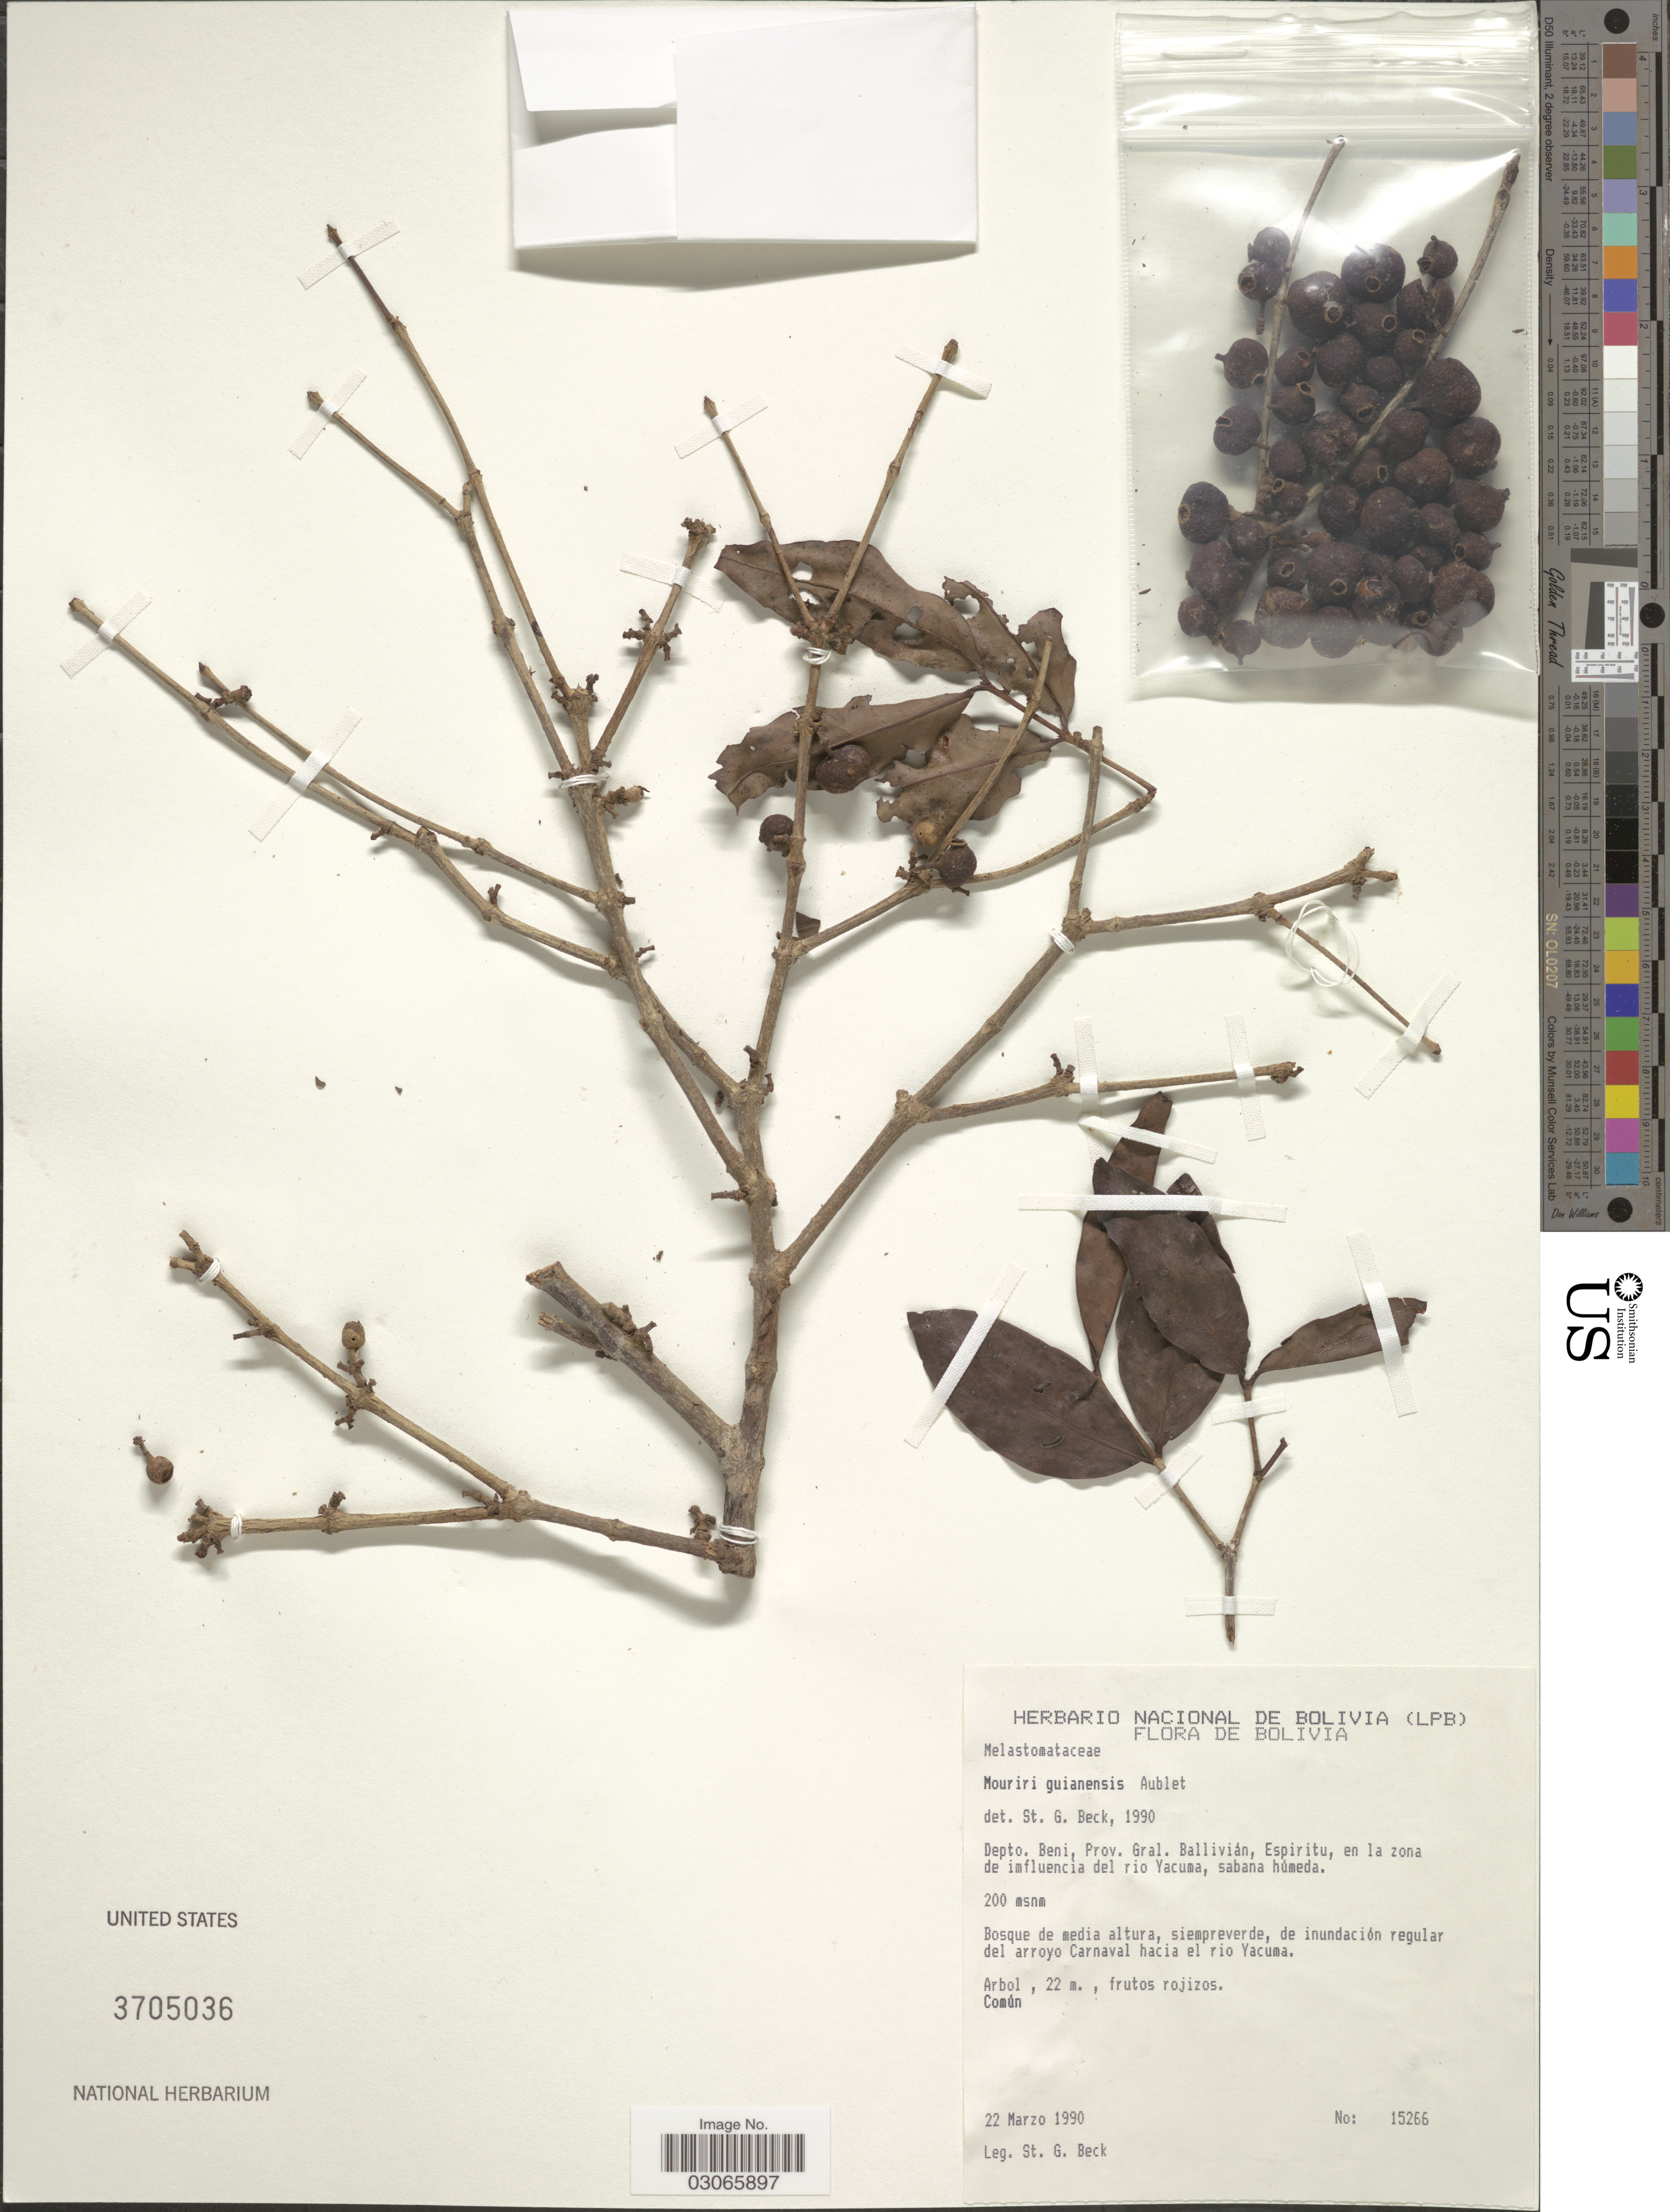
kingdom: Plantae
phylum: Tracheophyta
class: Magnoliopsida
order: Myrtales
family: Melastomataceae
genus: Mouriri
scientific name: Mouriri guianensis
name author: Aubl.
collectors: S. G. Beck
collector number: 15266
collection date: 1990-03-22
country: Bolivia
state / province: Beni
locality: Depto. Beni, Prov. Gral, Ballivián, Espiritu, en la zone de influencia del rio Yacuma, sabana húmeda. Bosque de media altura, siempreverde, de inundación regular del arroyo Carnaval hacia el rio Yacuma.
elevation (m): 200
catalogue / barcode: US 3705036